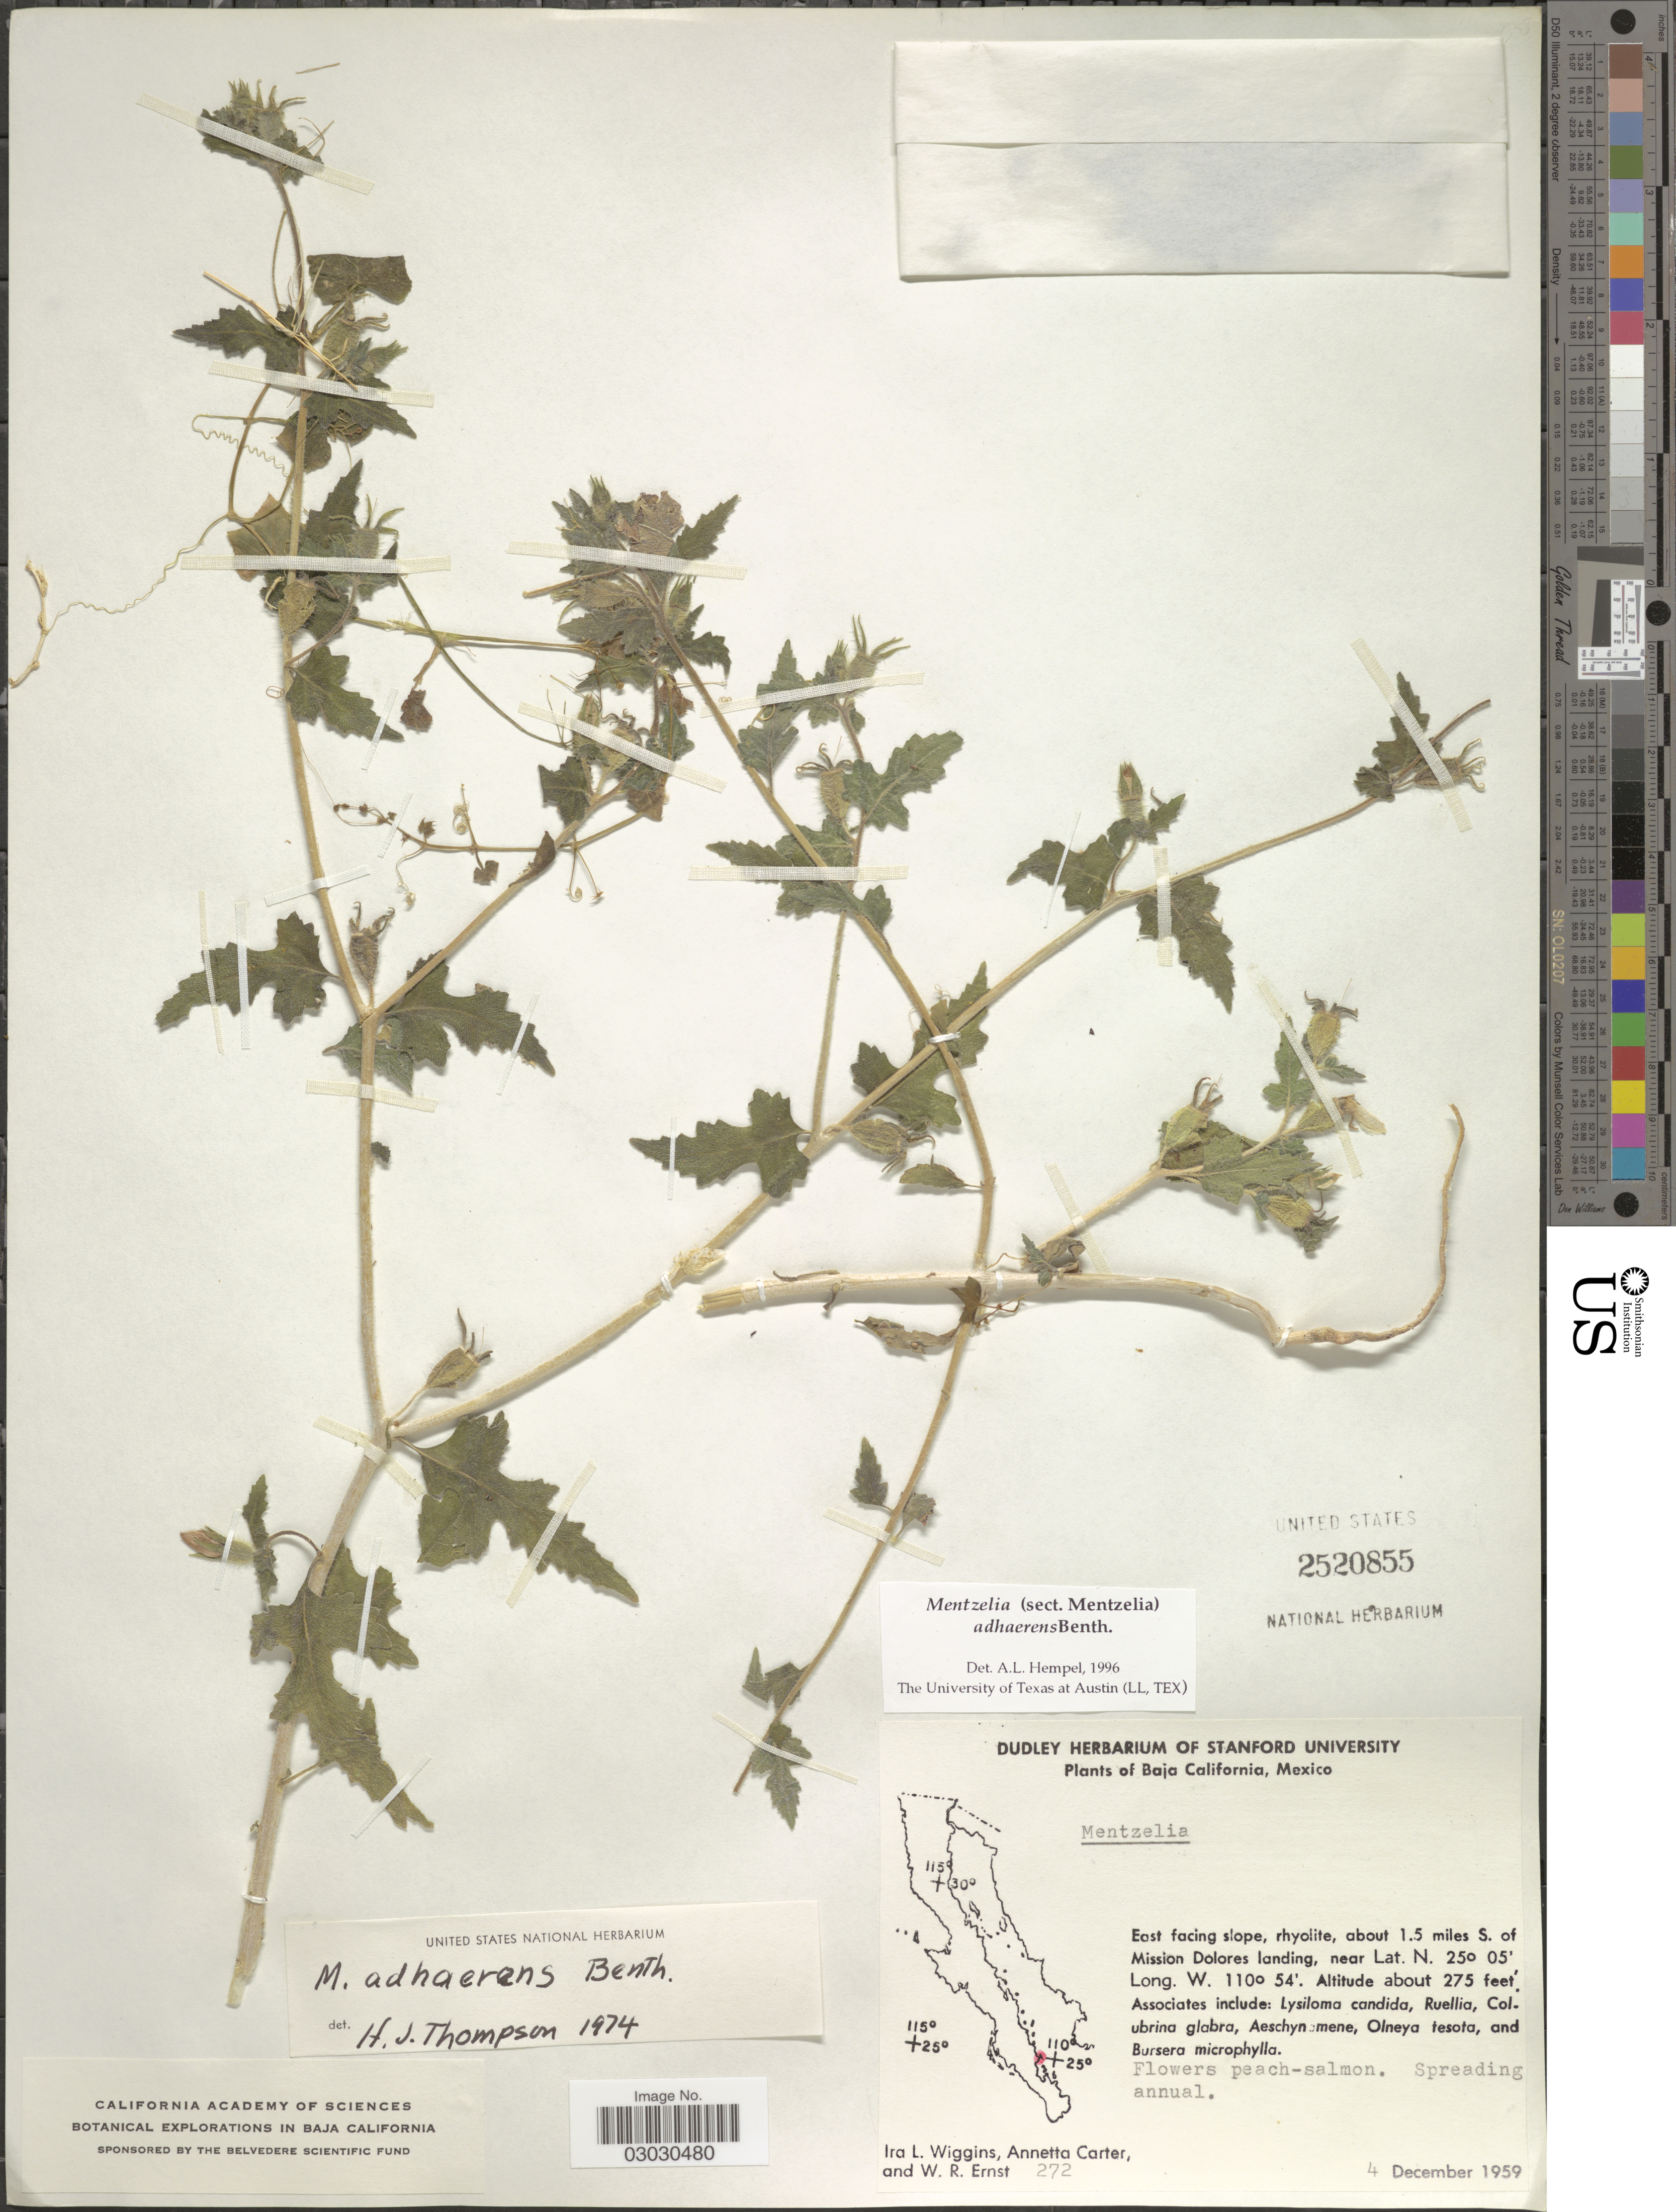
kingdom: Plantae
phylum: Tracheophyta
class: Magnoliopsida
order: Cornales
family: Loasaceae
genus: Mentzelia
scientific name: Mentzelia adhaerens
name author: Benth.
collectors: I. L. Wiggins, A. Carter & W. R. Ernst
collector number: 272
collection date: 1959-12-04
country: Mexico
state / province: Baja California Sur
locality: East facing slope, rhyolite, about 1.5 miles S. of Mission Dolores landing.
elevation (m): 84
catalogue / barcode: US 2520855